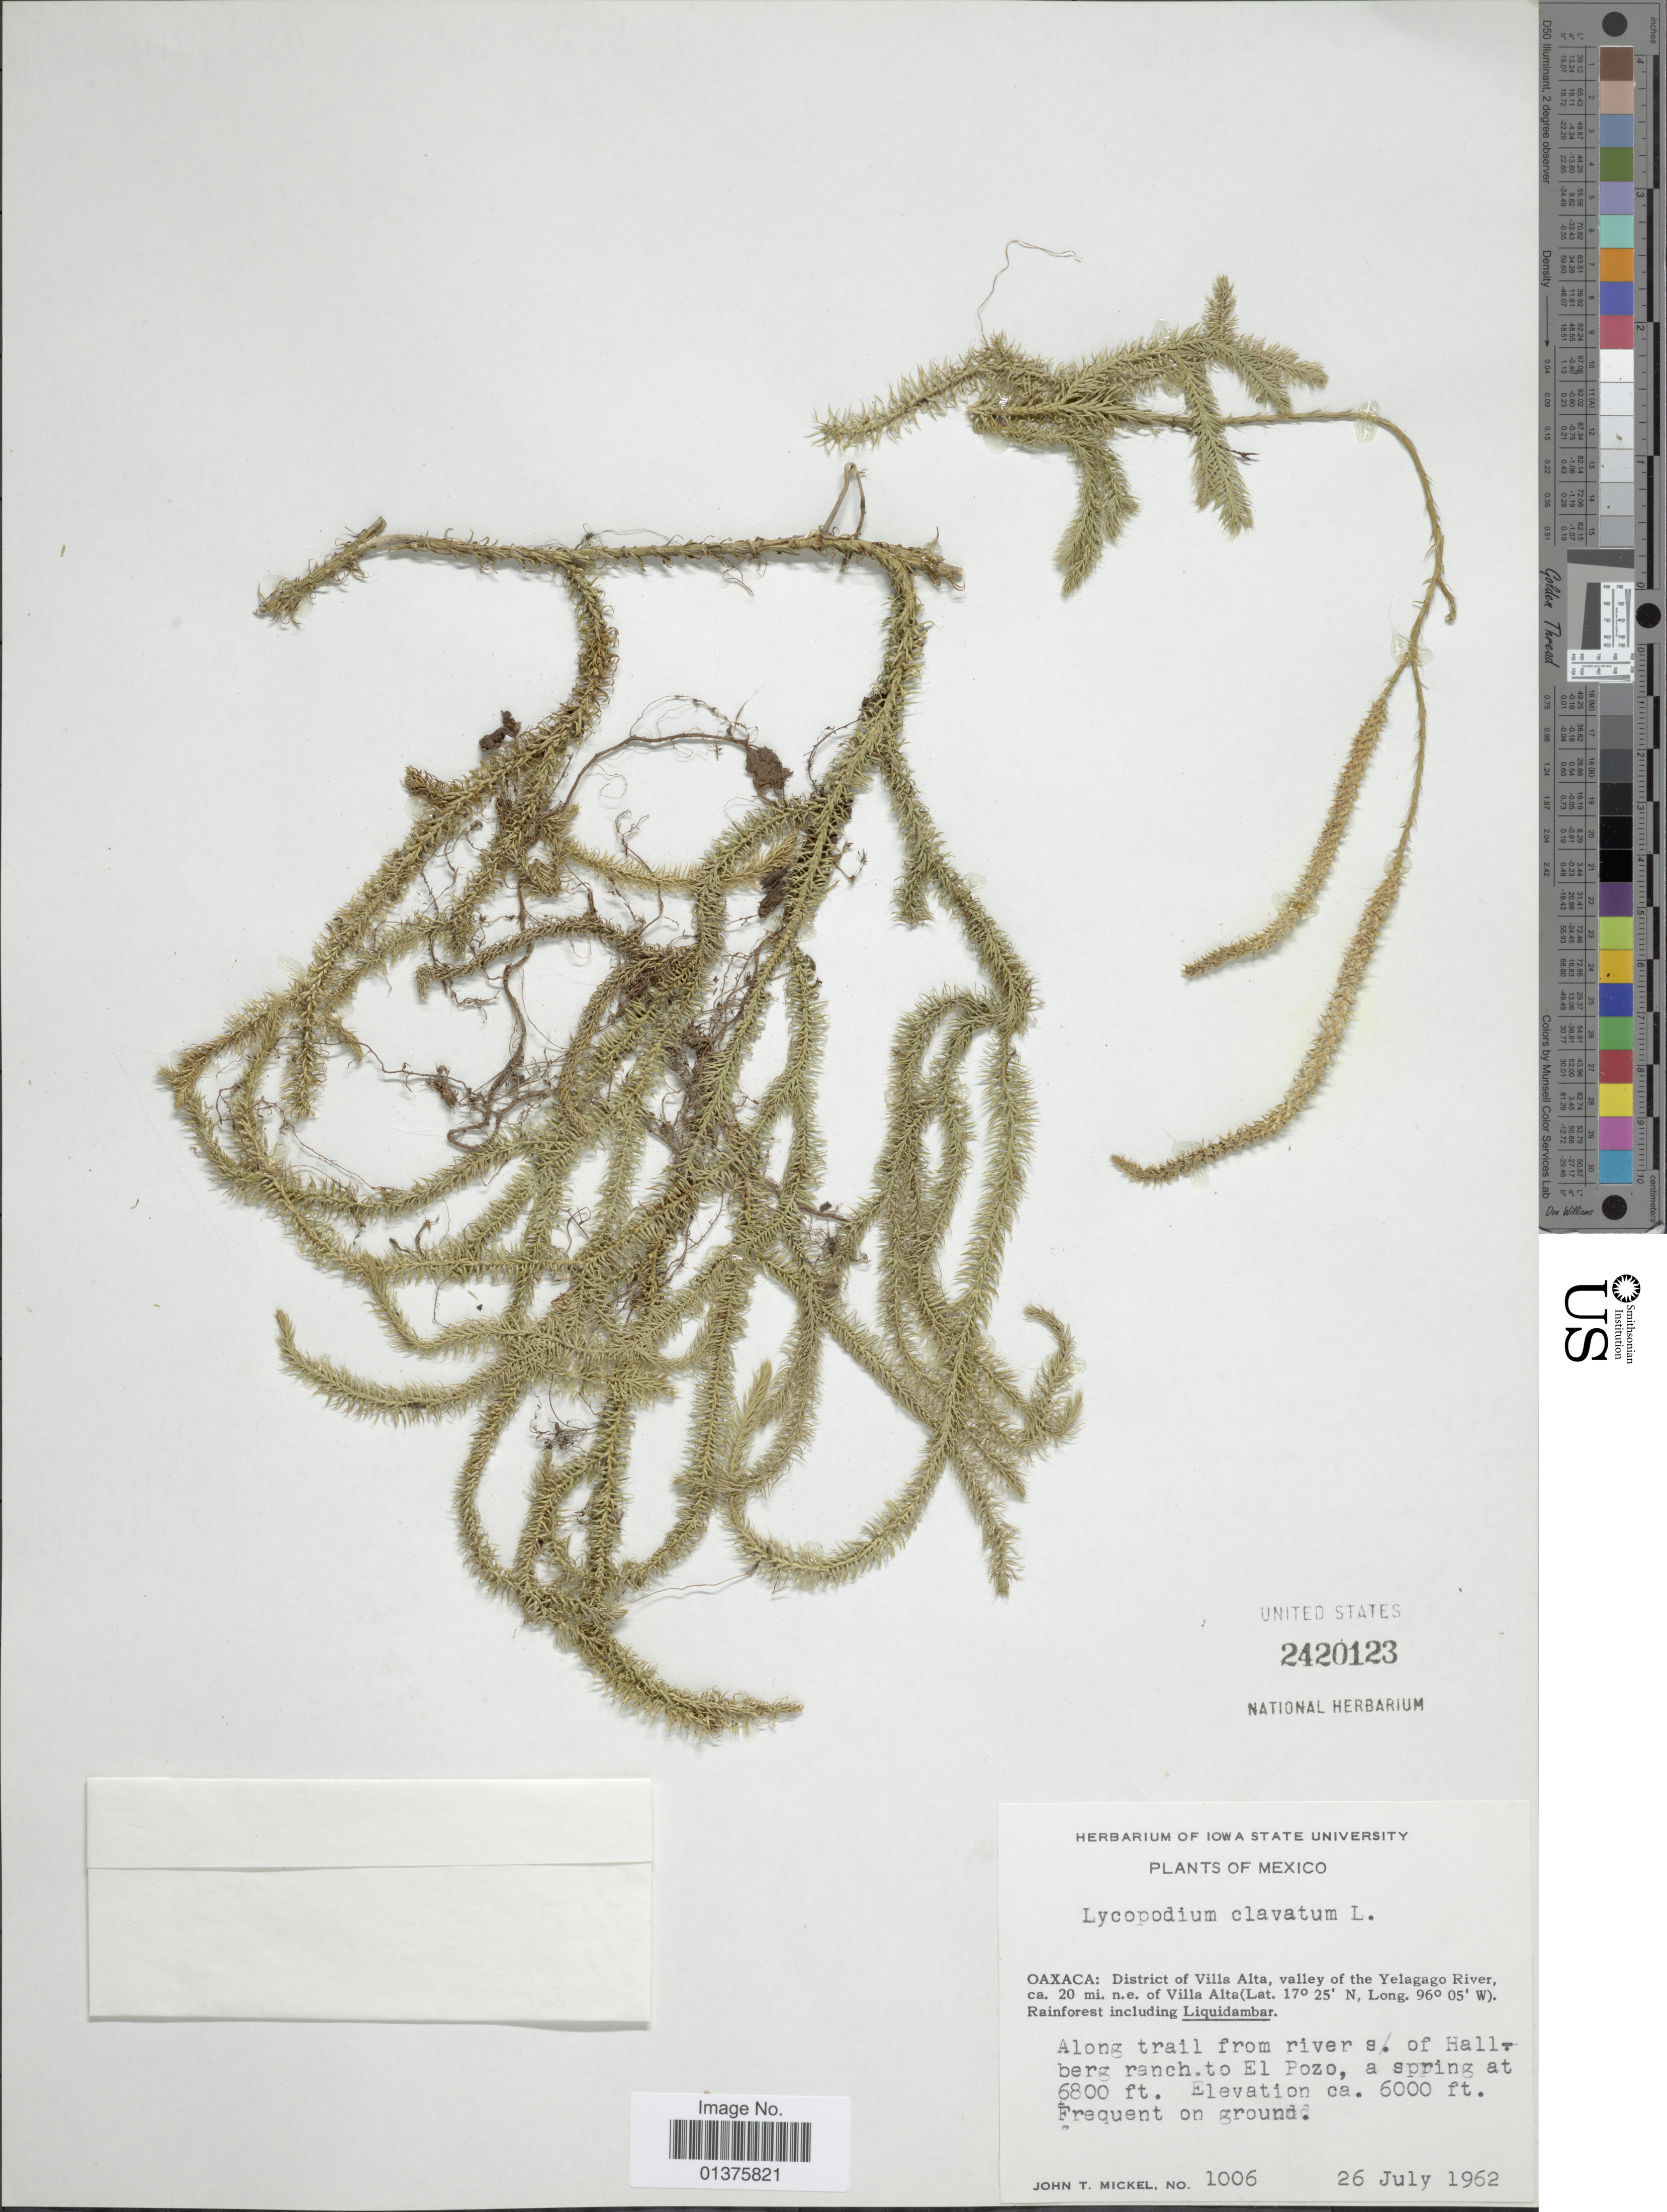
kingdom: Plantae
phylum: Tracheophyta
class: Lycopodiopsida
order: Lycopodiales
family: Lycopodiaceae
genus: Lycopodium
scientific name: Lycopodium clavatum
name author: L.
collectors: J. T. Mickel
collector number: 1006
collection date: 1962-07-26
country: Mexico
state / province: Oaxaca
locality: District of Villa Alta, valley of the Yelagago River ca. 20 mi. n.e. of Villa Alta, along trail from river s. of Hallberg ranch to El Pozo, a spring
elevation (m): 1829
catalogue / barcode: US 2420123